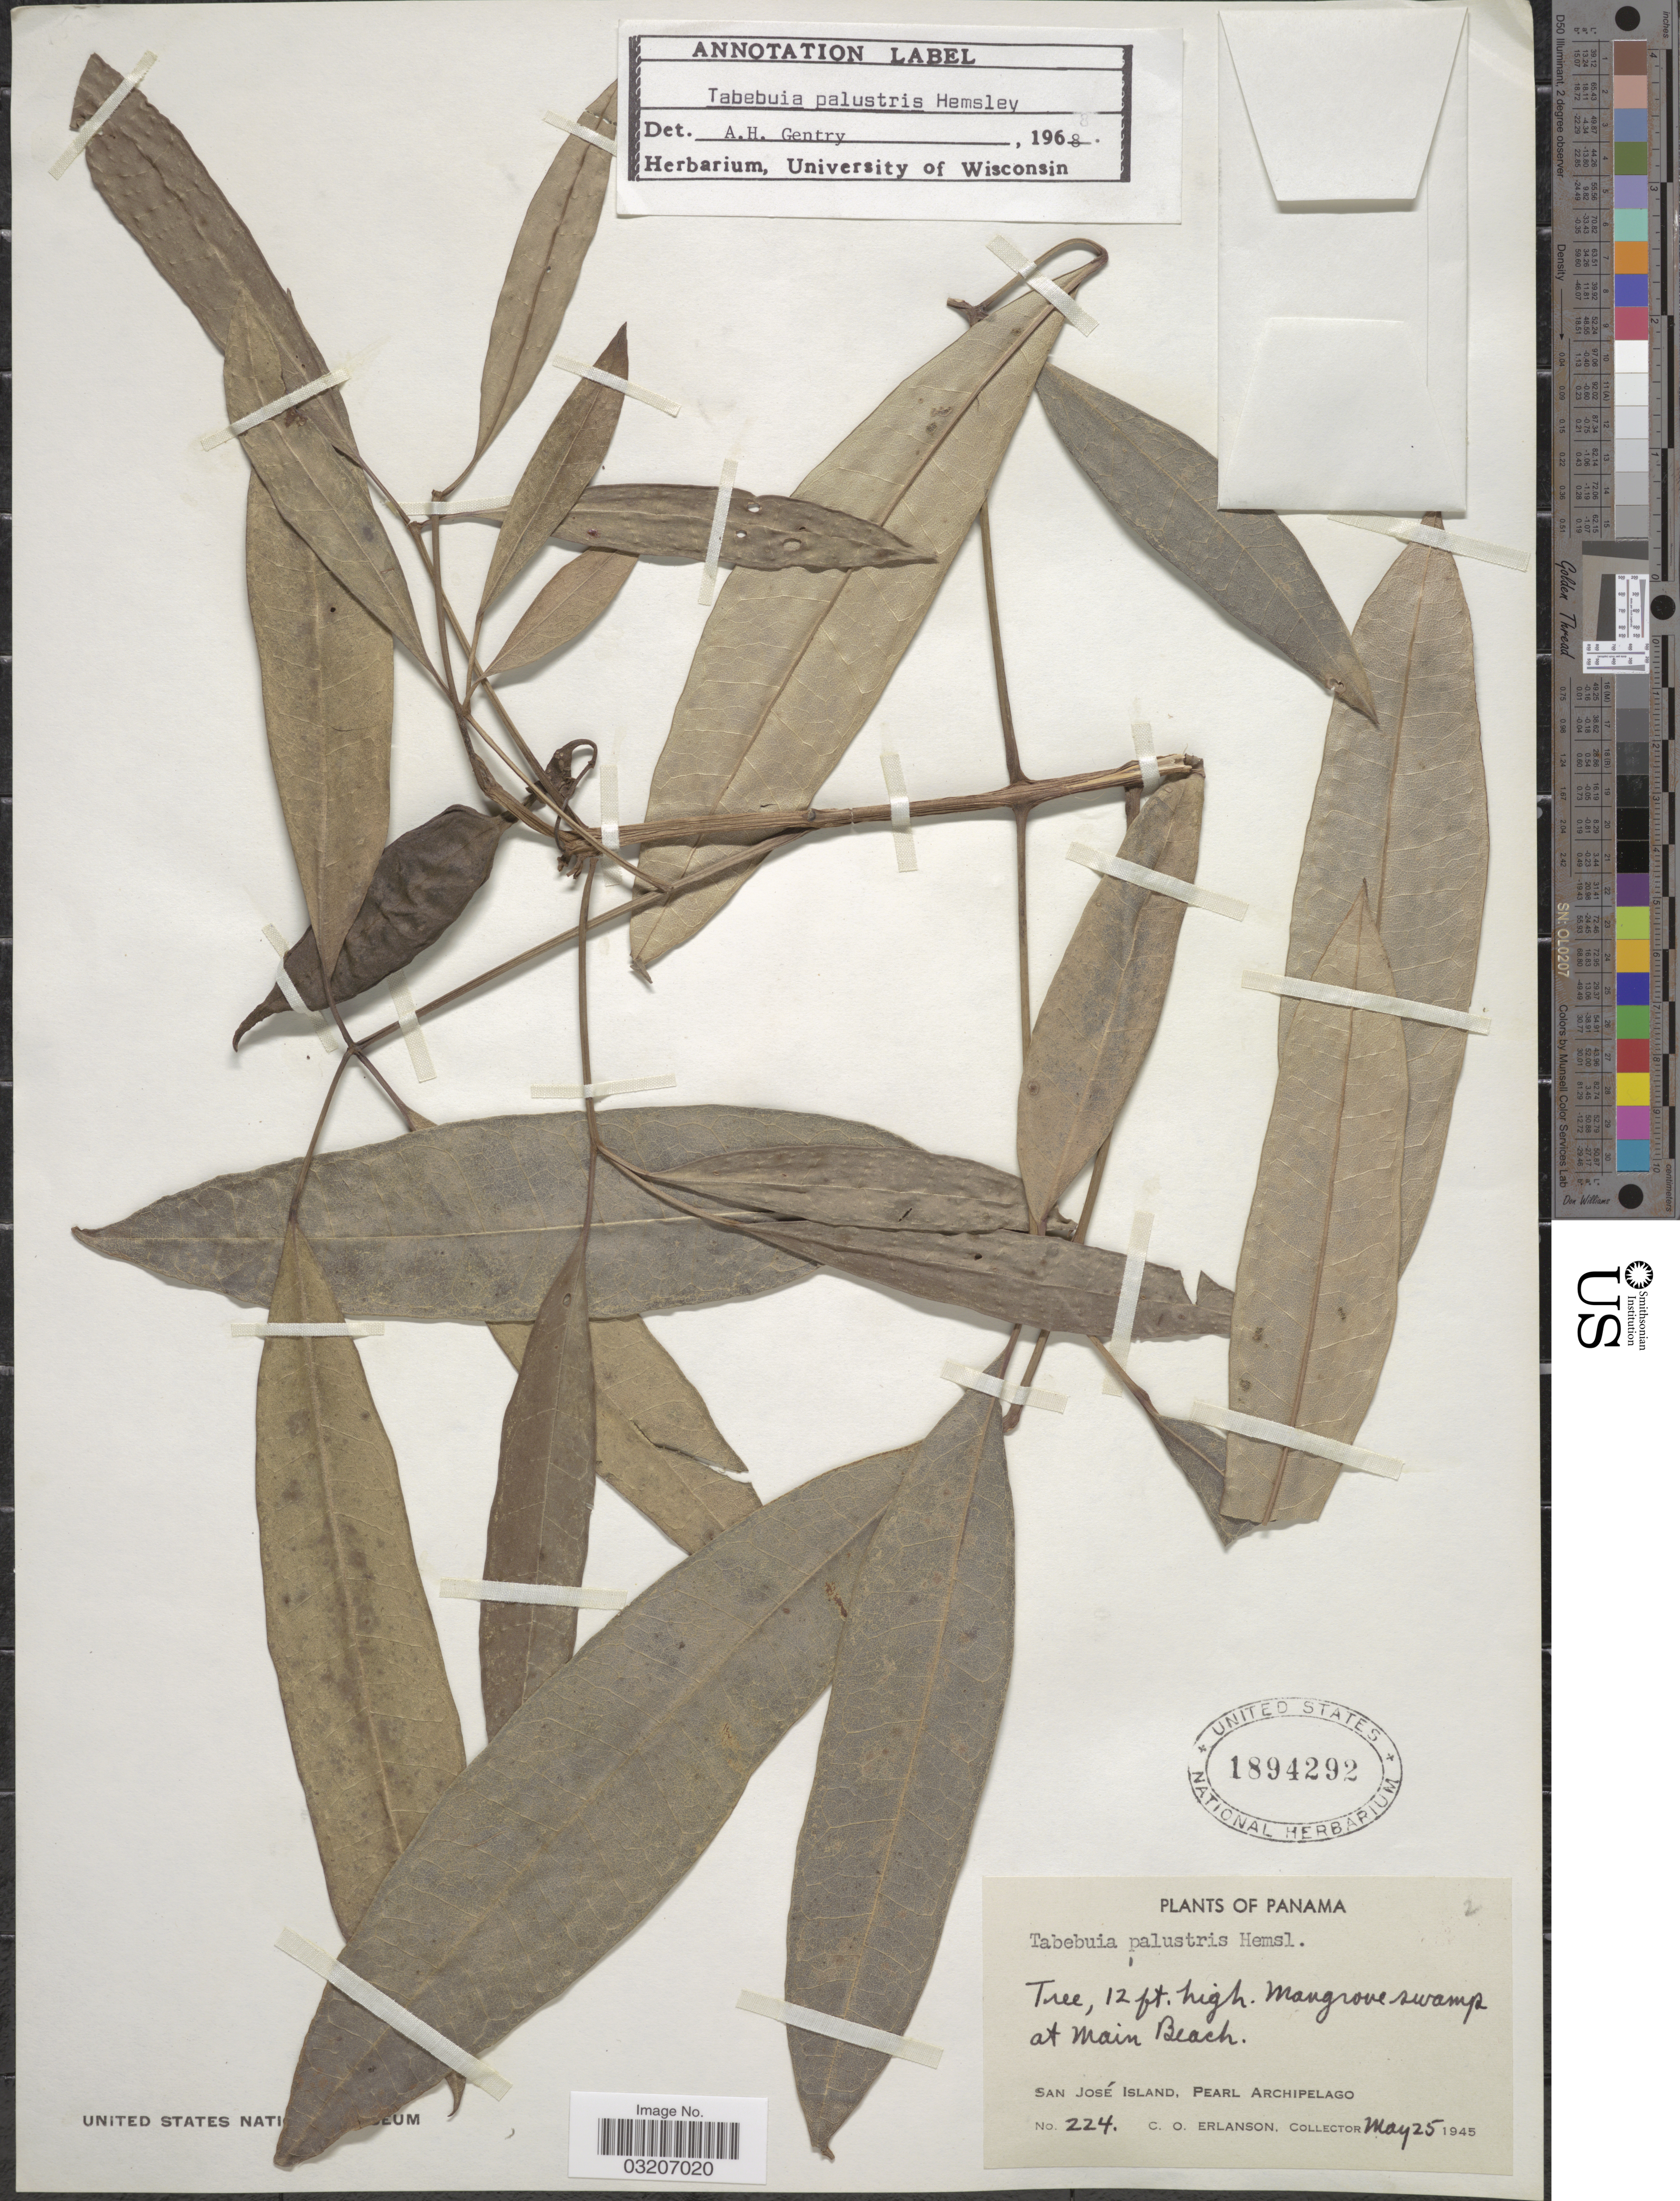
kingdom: Plantae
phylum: Tracheophyta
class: Magnoliopsida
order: Lamiales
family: Bignoniaceae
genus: Tabebuia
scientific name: Tabebuia palustris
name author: Hemsl.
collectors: C. O. Erlanson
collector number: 224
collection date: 1945-05-25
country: Panama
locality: At Main Beach. San José Island, Pearl Archipelago.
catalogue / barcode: US 1894292